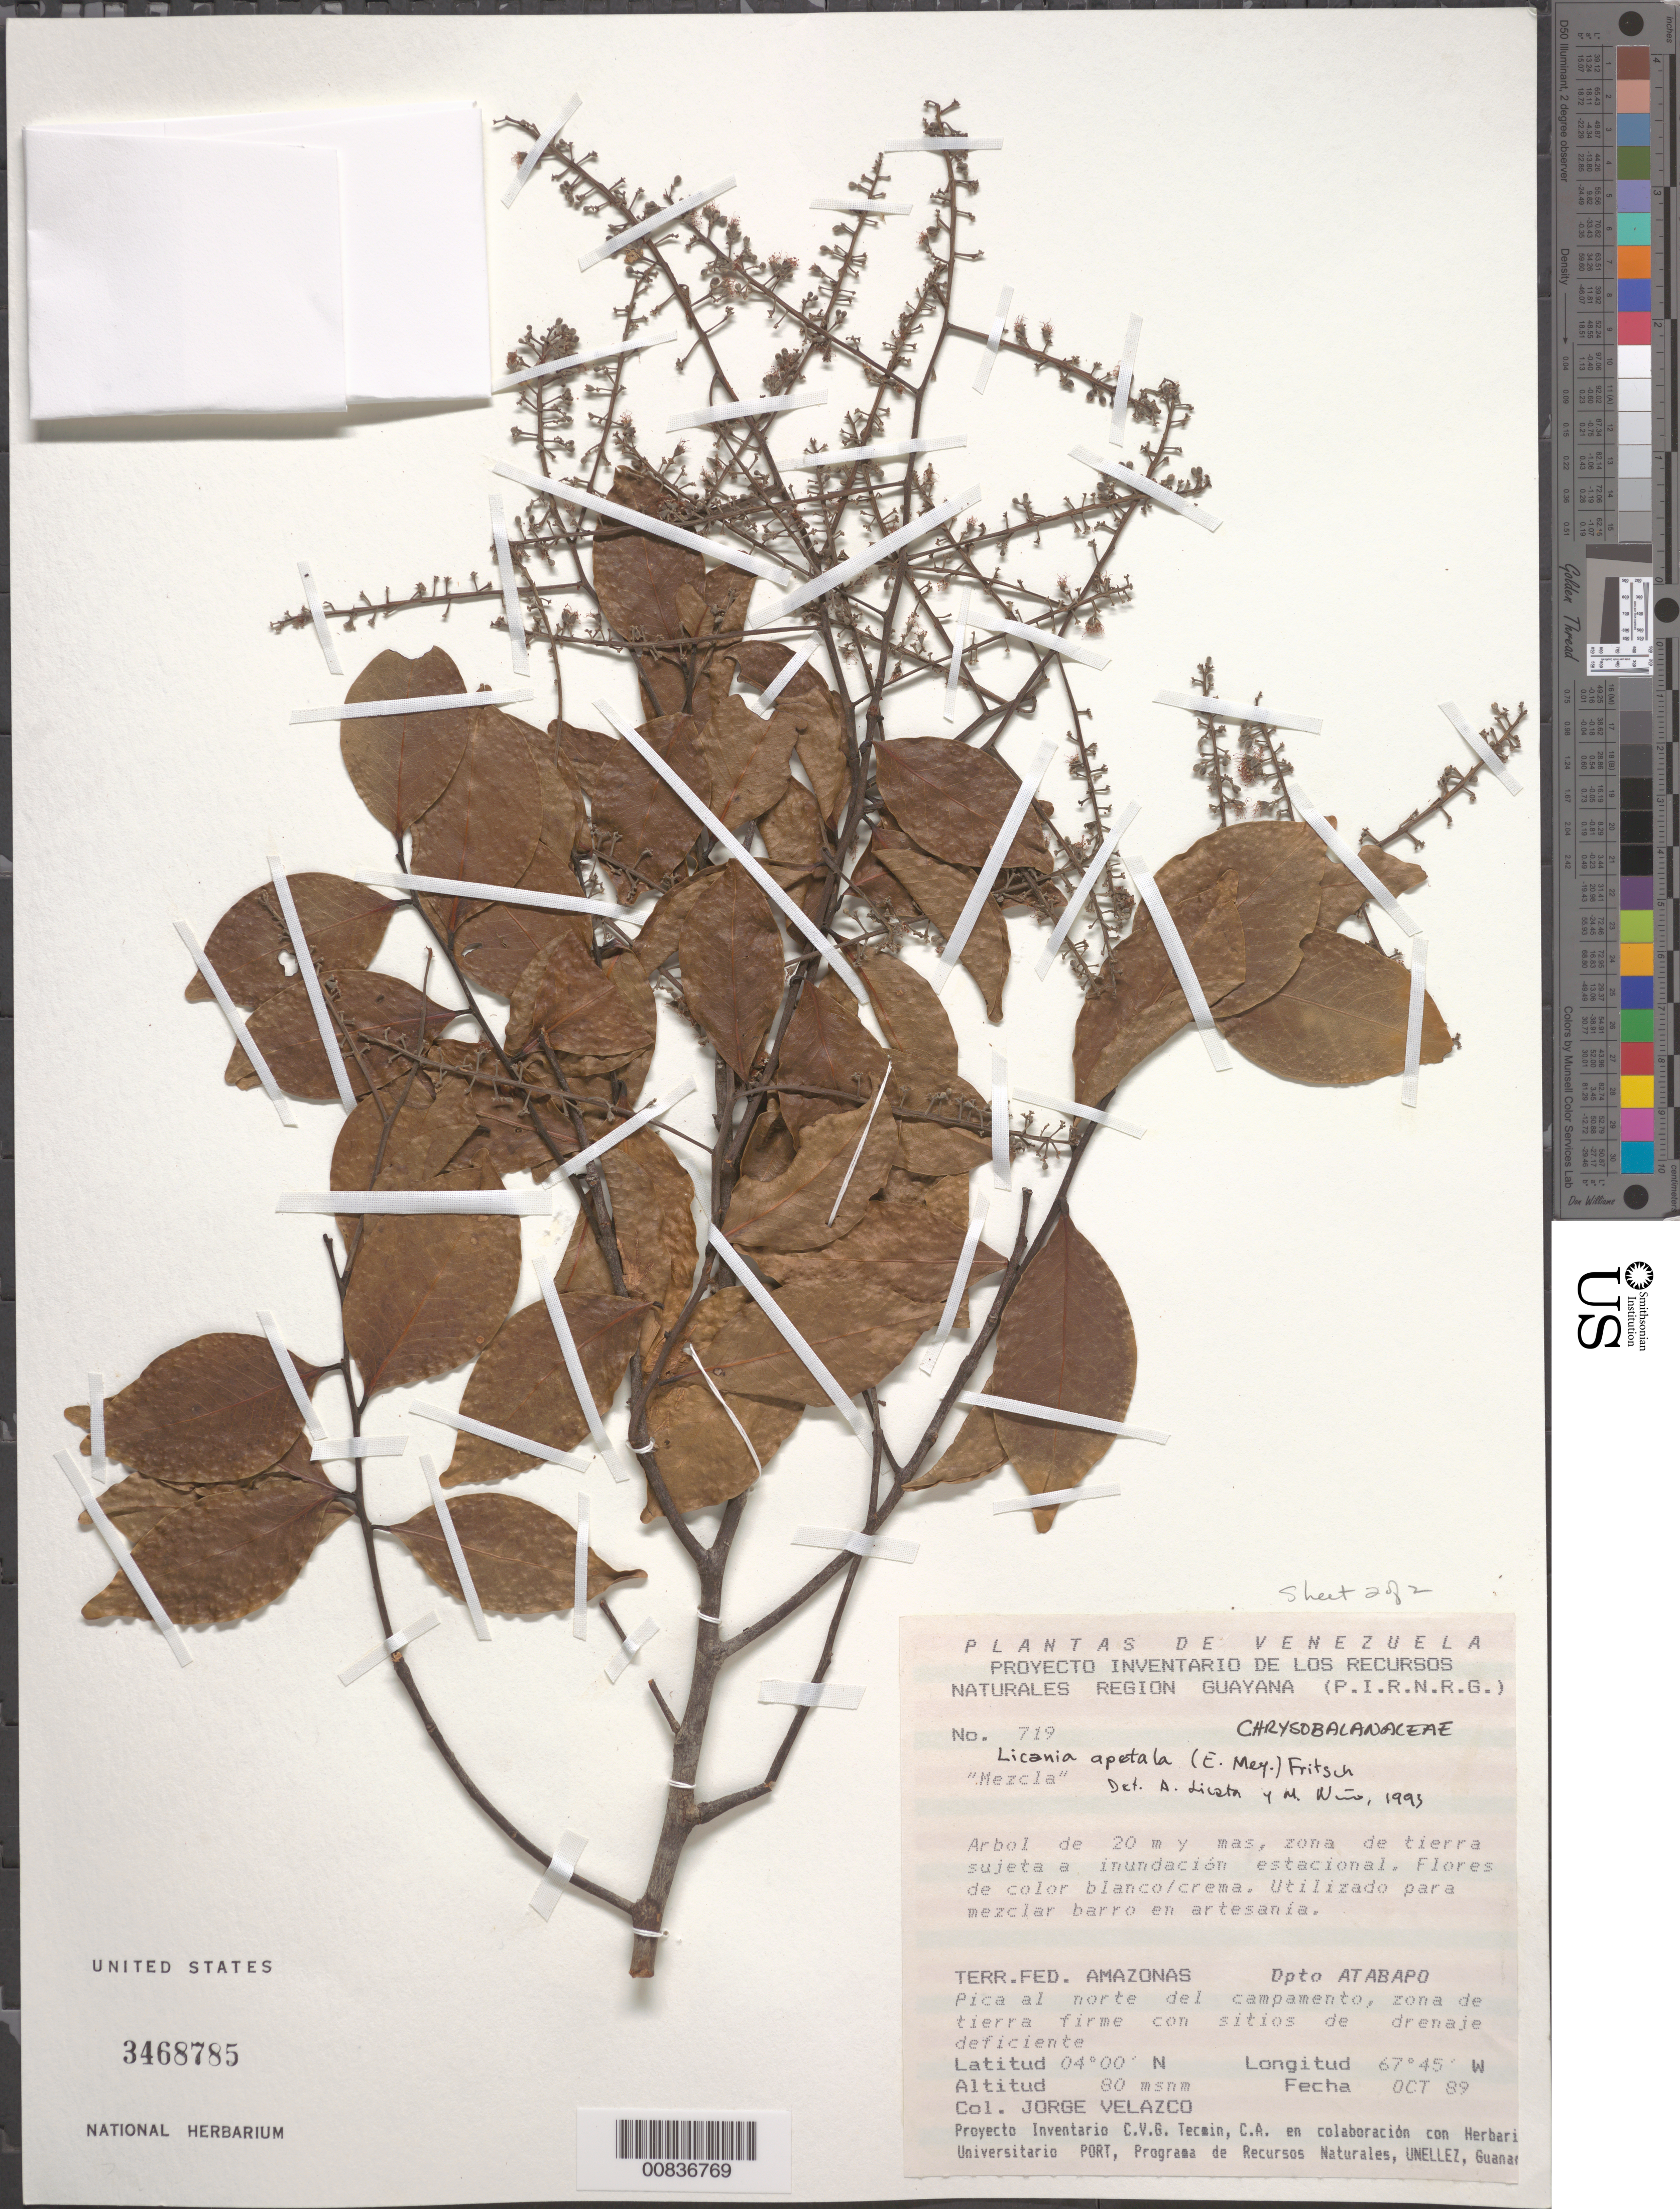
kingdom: Plantae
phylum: Tracheophyta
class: Magnoliopsida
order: Malpighiales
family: Chrysobalanaceae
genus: Leptobalanus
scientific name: Leptobalanus apetalus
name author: (E. Mey.) Sothers & Prance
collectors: J. Velazco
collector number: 719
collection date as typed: Transcribed d/m/y: /10/89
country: Venezuela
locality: Terr. Fed. Amazonas. Dpto Atabapo. Pica al norte del campamento.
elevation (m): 80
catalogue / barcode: US 3468785